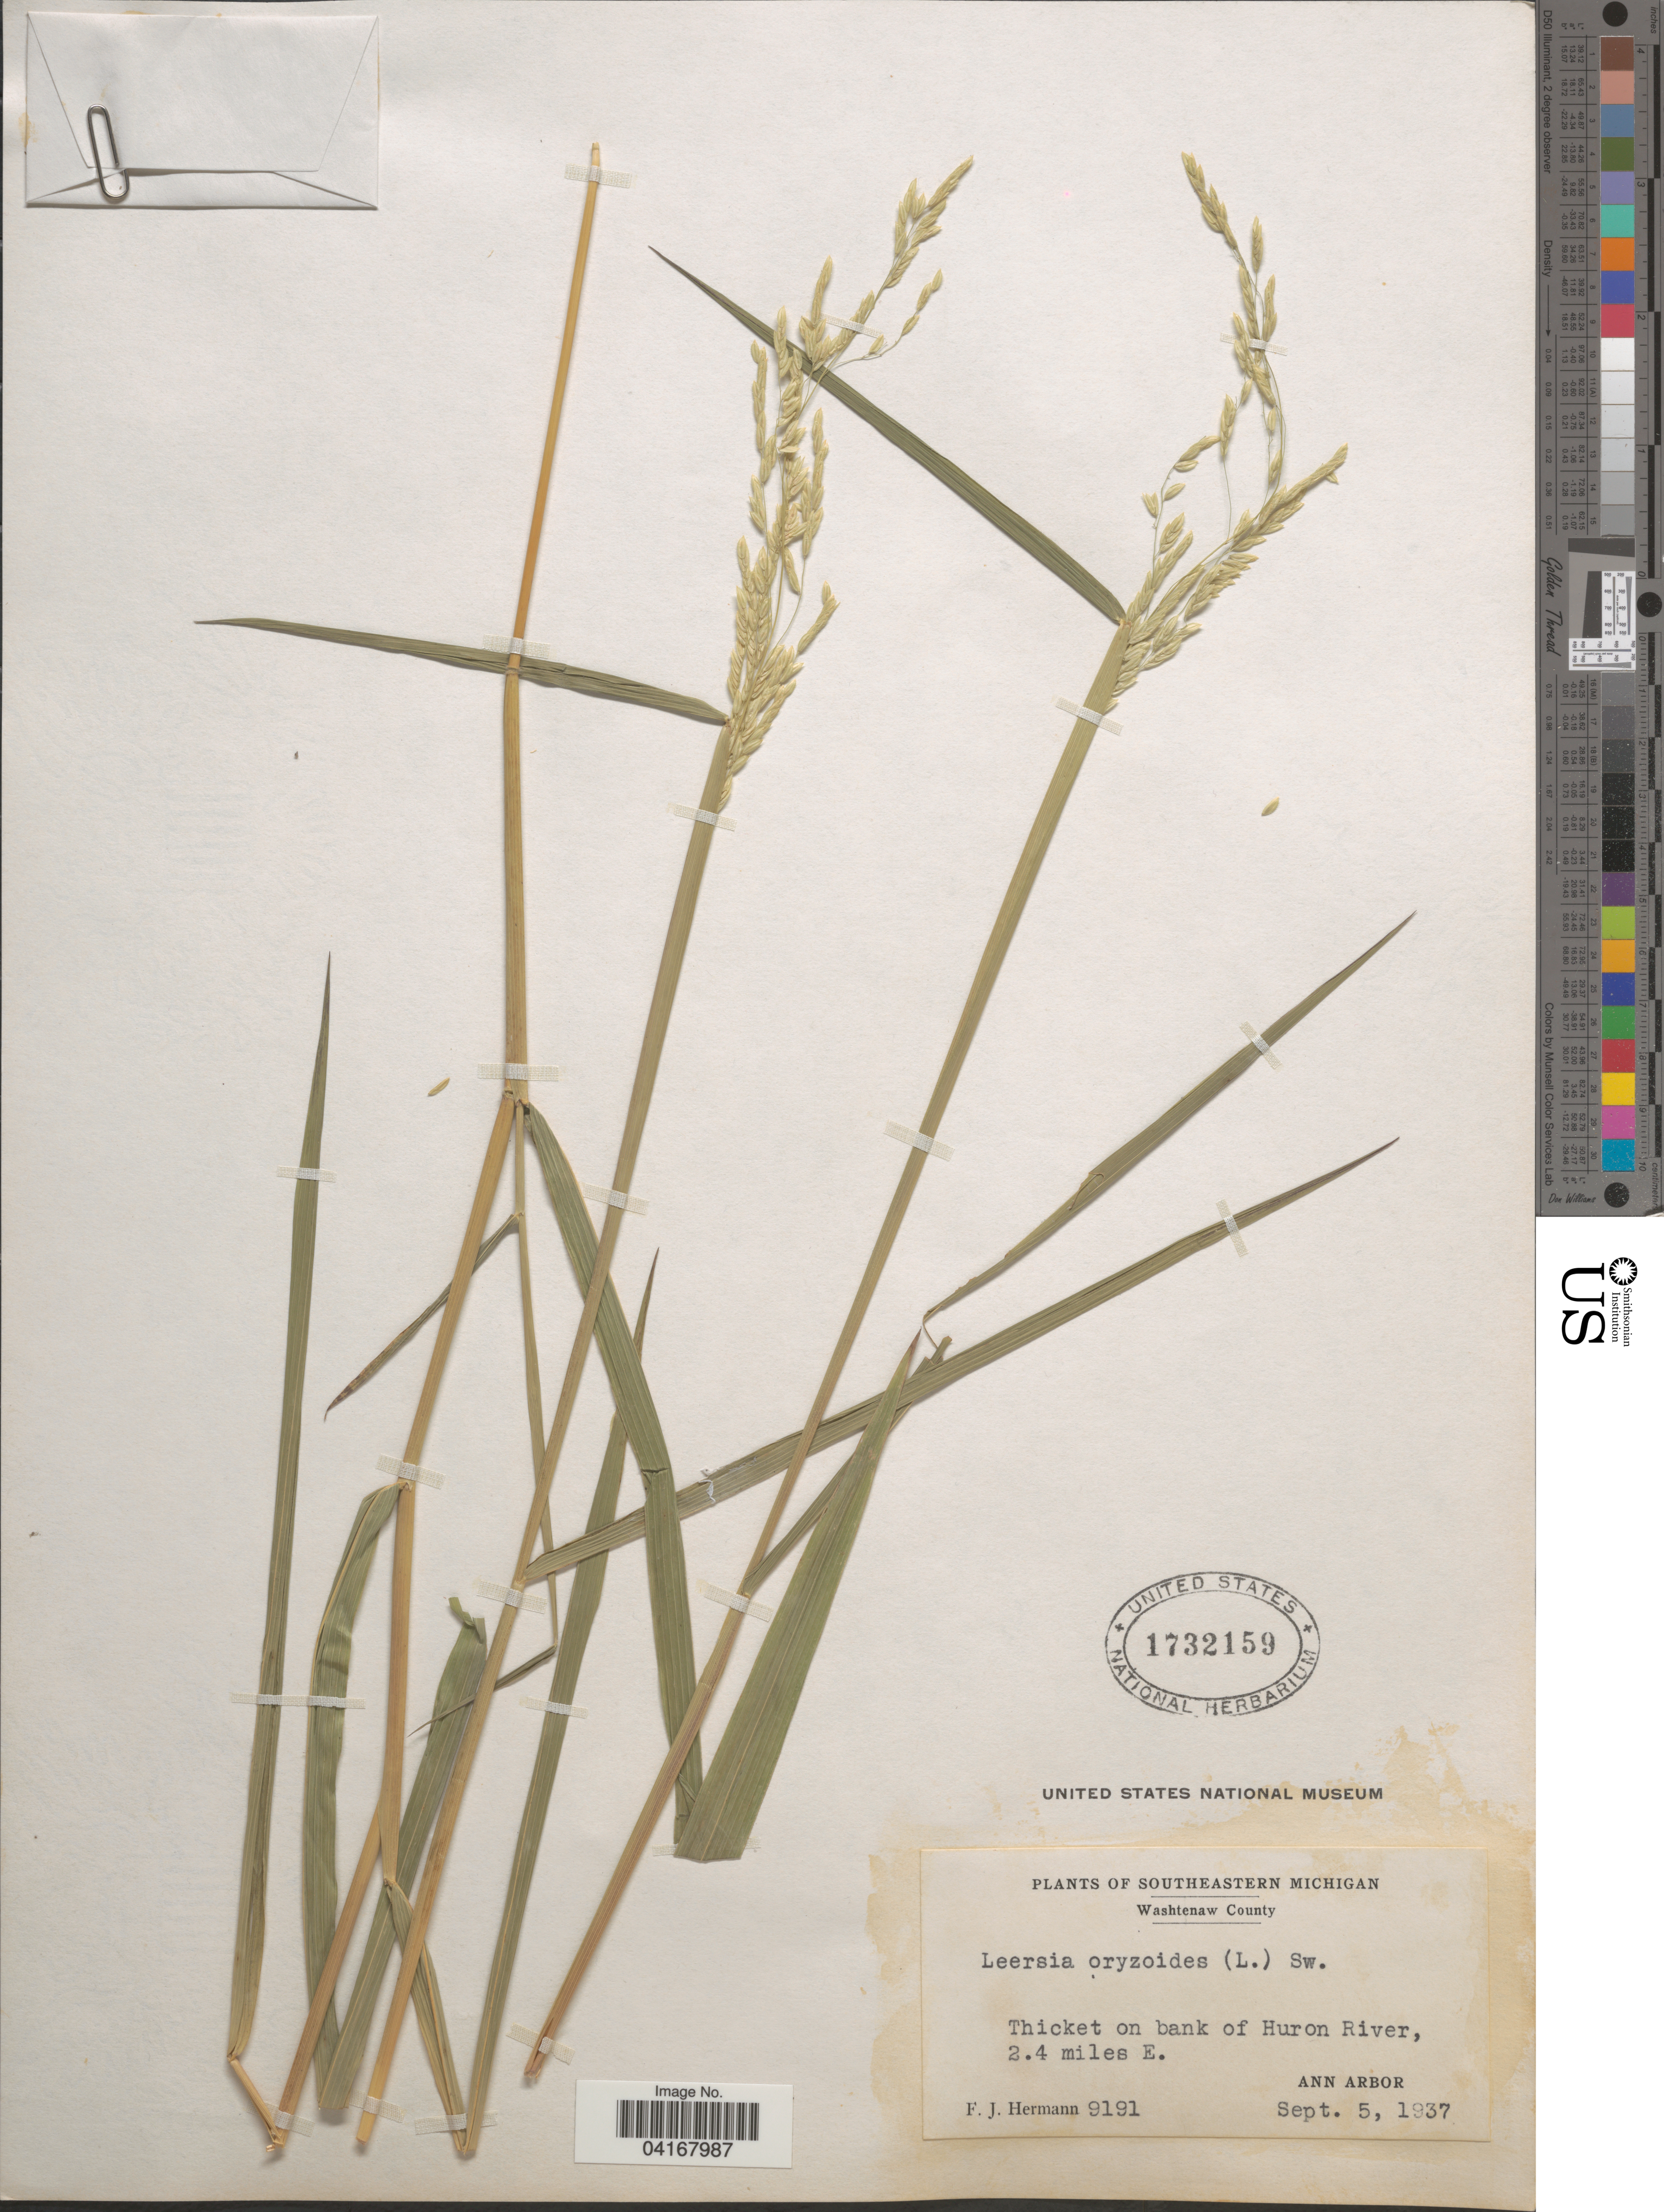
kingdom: Plantae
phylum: Tracheophyta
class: Liliopsida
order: Poales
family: Poaceae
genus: Leersia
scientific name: Leersia oryzoides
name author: (L.) Sw.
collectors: F. J. Hermann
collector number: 9191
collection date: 1937-09-05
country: United States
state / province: Michigan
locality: Southeastern Michigan. Washtenaw County. Thicket on bank of Huron River, 2.4 miles E. Ann Arbor.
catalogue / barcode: US 1732159